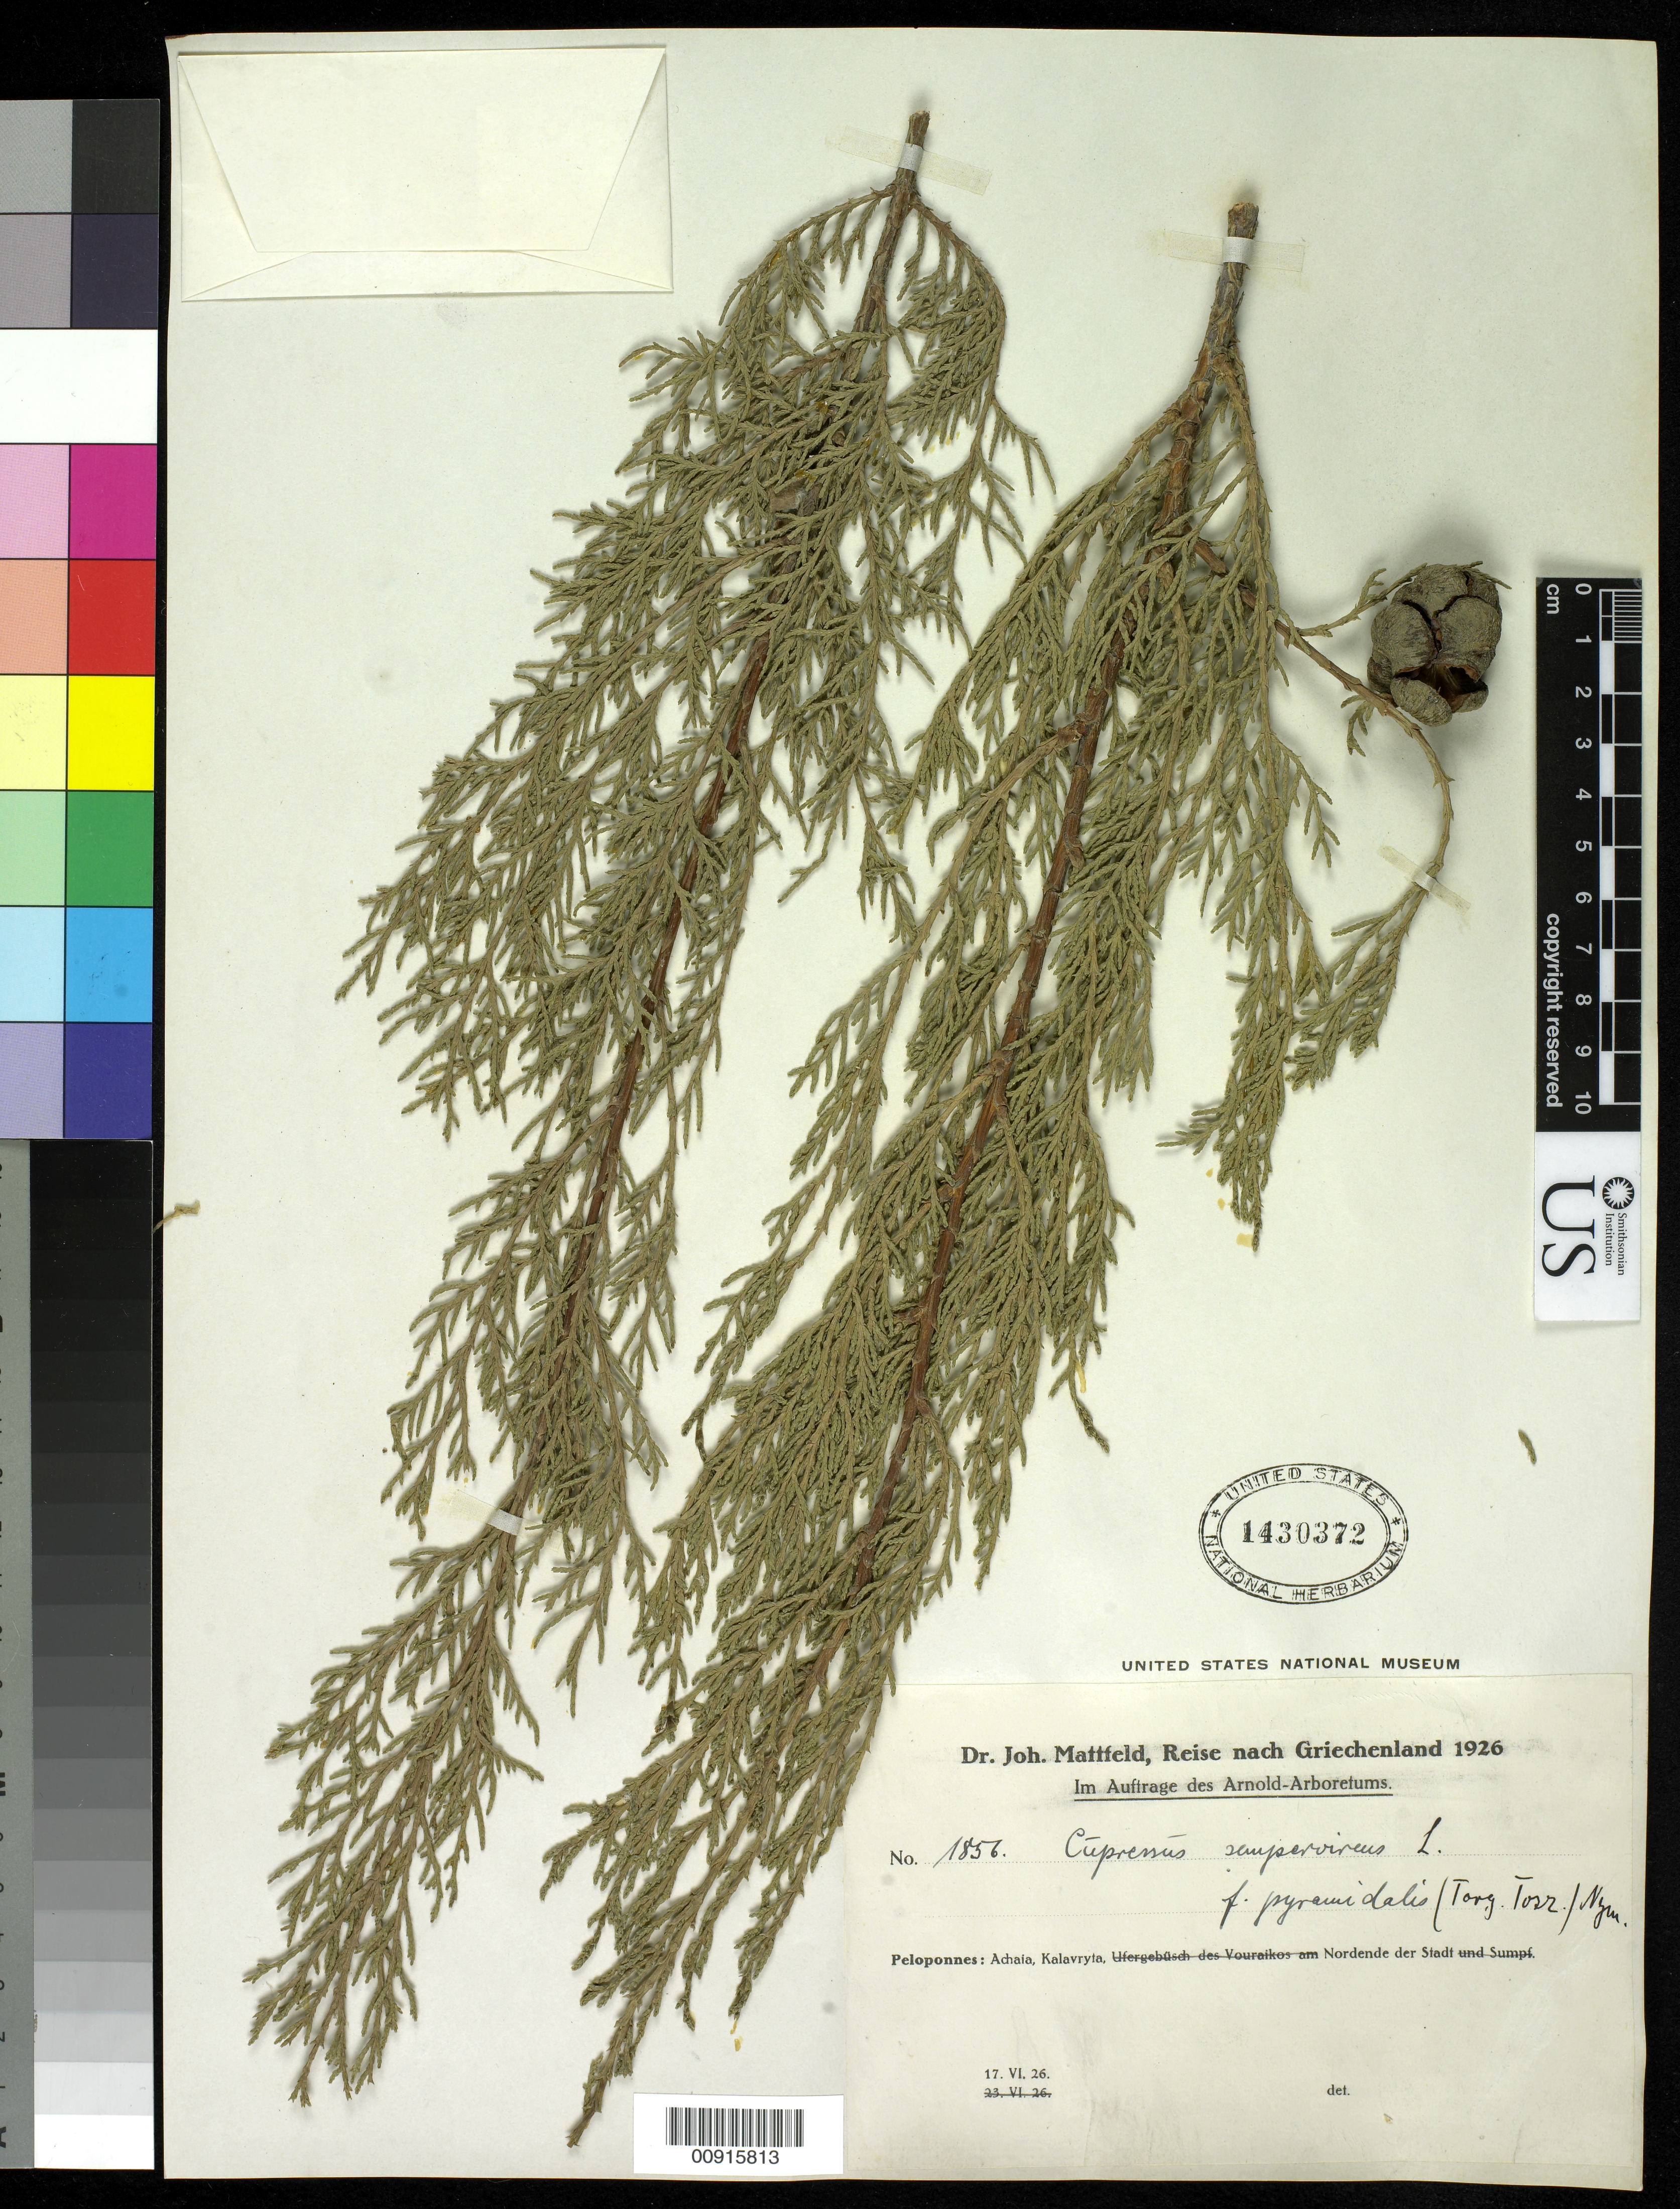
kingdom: Plantae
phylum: Tracheophyta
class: Pinopsida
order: Pinales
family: Cupressaceae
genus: Cupressus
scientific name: Cupressus sempervirens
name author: L.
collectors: J. Mattfeld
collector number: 1856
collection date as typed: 1926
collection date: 1926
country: Greece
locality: Peloponnes: Achaia, Kalavryta, Nordende der Stadt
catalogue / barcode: US 1430372